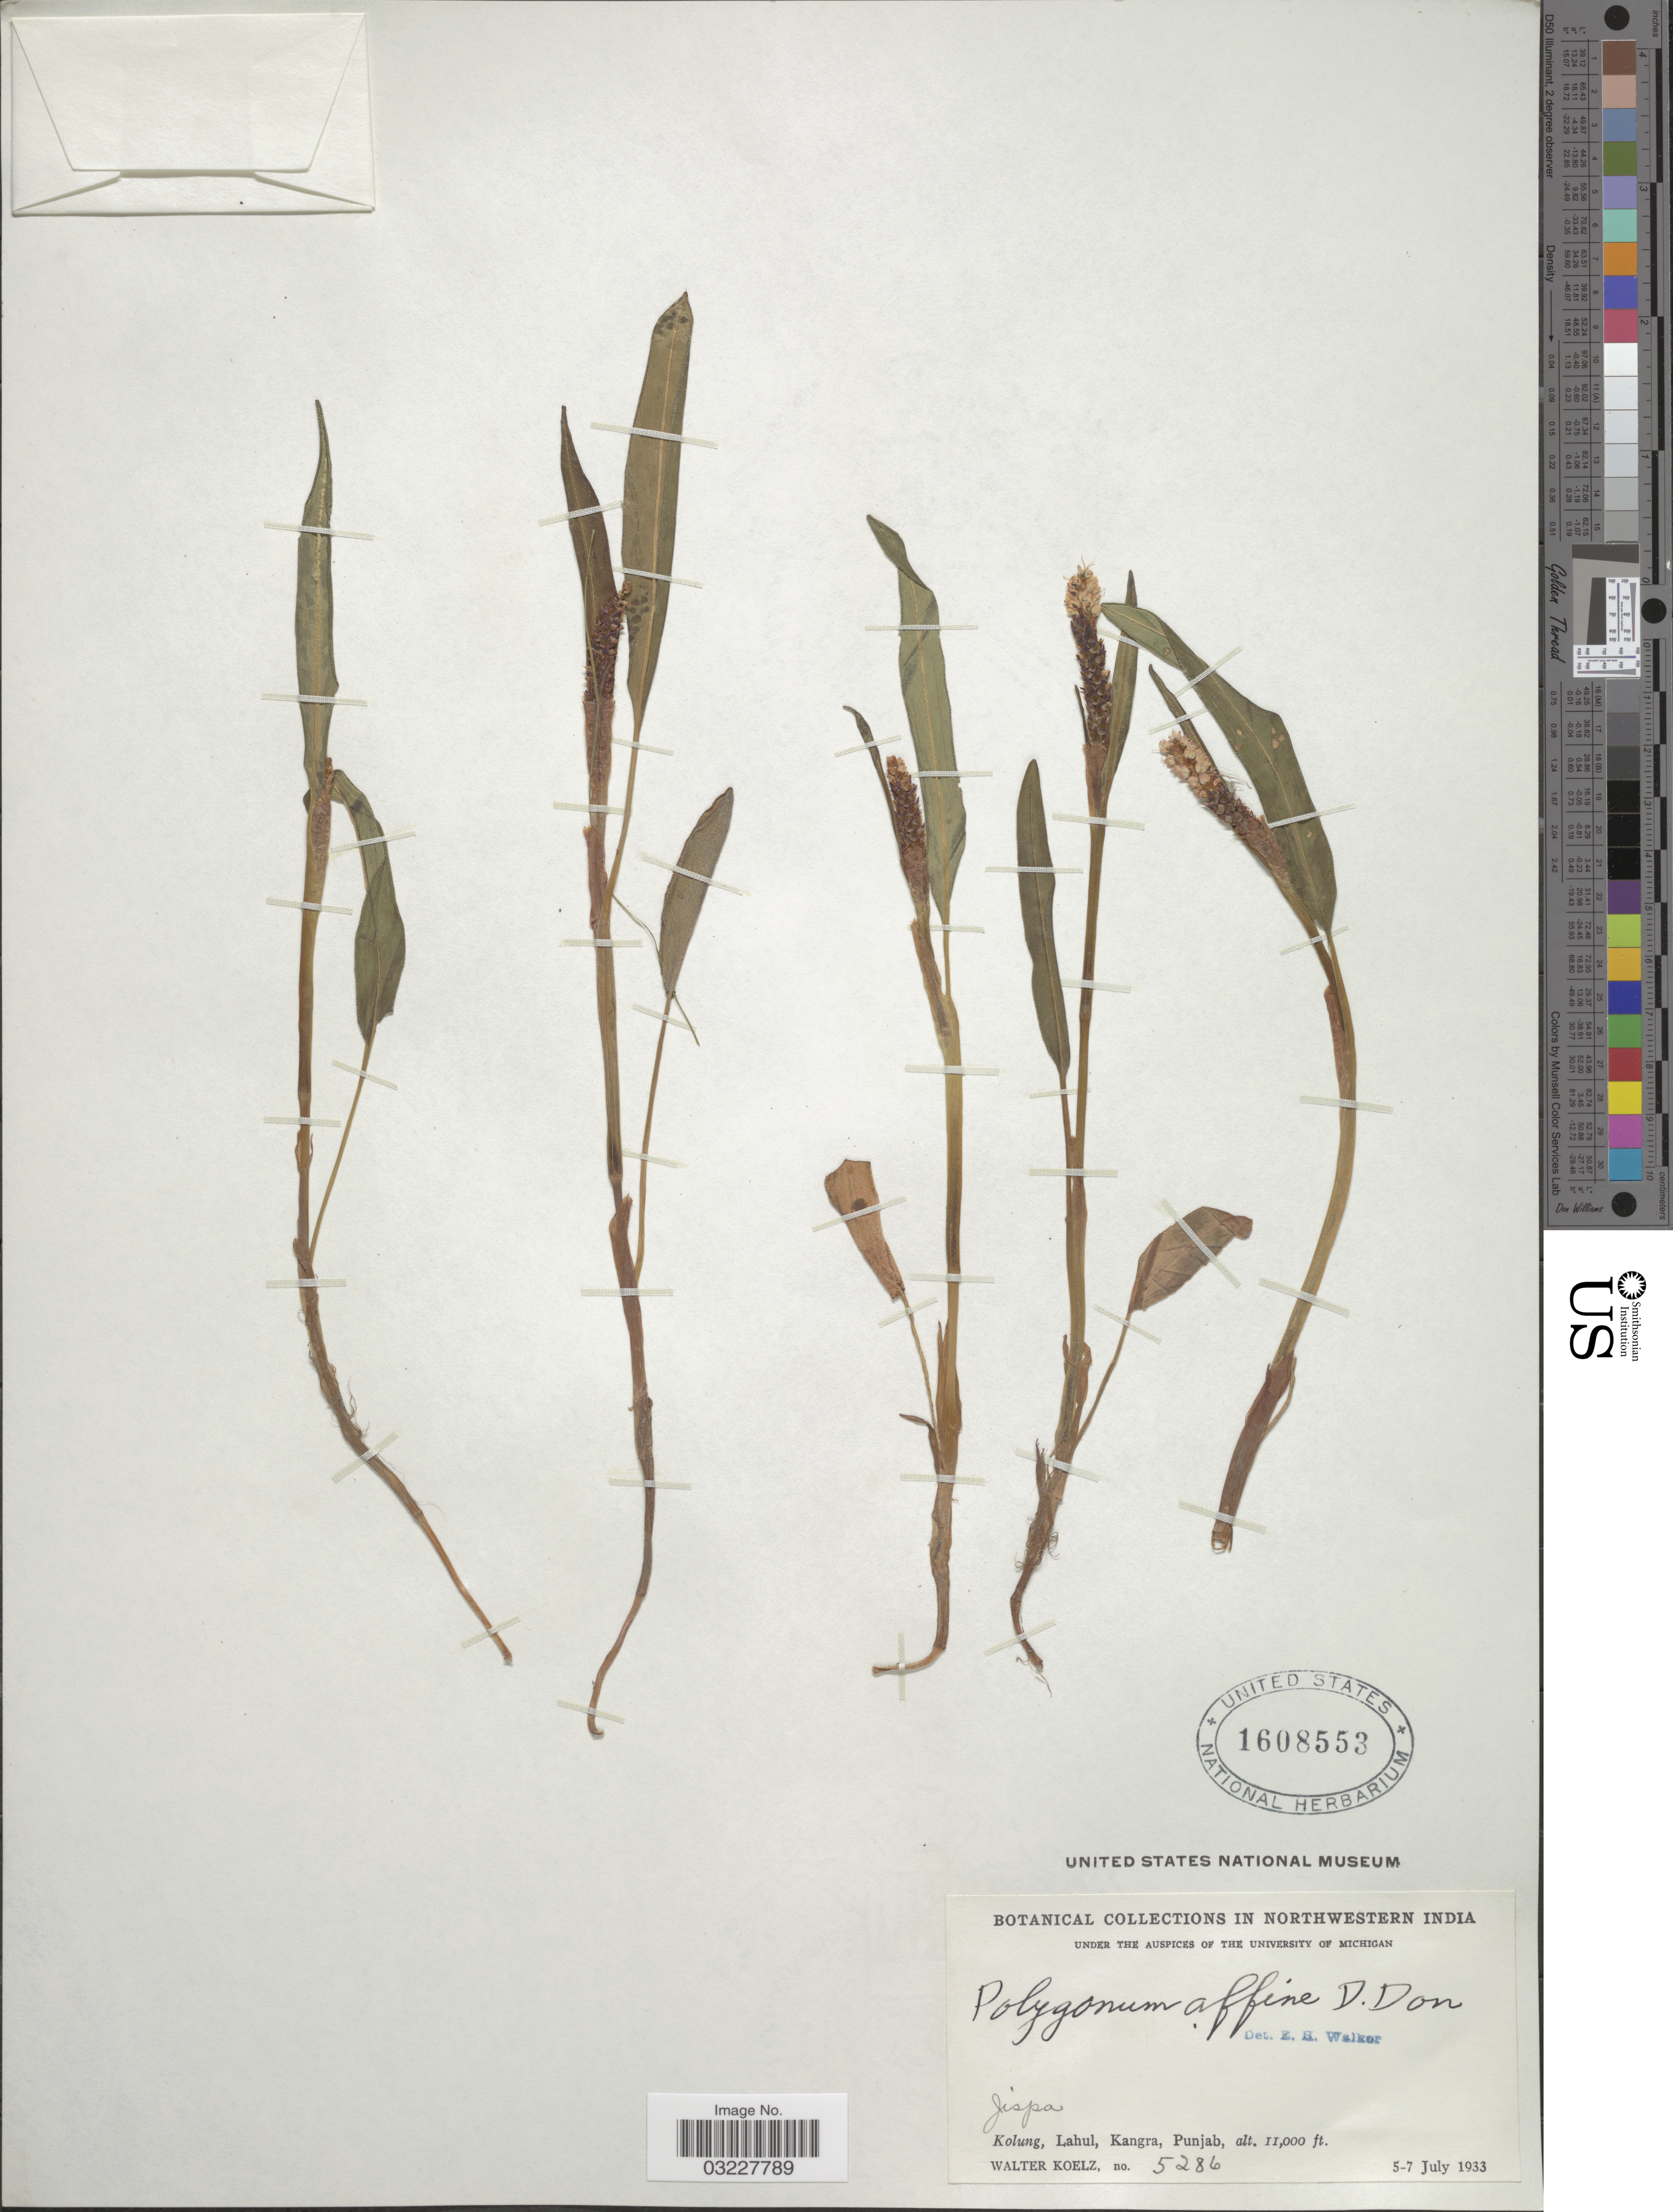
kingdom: Plantae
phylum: Tracheophyta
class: Magnoliopsida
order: Caryophyllales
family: Polygonaceae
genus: Polygonum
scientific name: Polygonum affine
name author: D. Don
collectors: W. N. Koelz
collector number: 5286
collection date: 1933-07-05/1933-07-07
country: India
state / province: Punjab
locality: Northwestern India. Jispa. Kolung, Lahul, Kangra.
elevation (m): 3353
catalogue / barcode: US 1608553